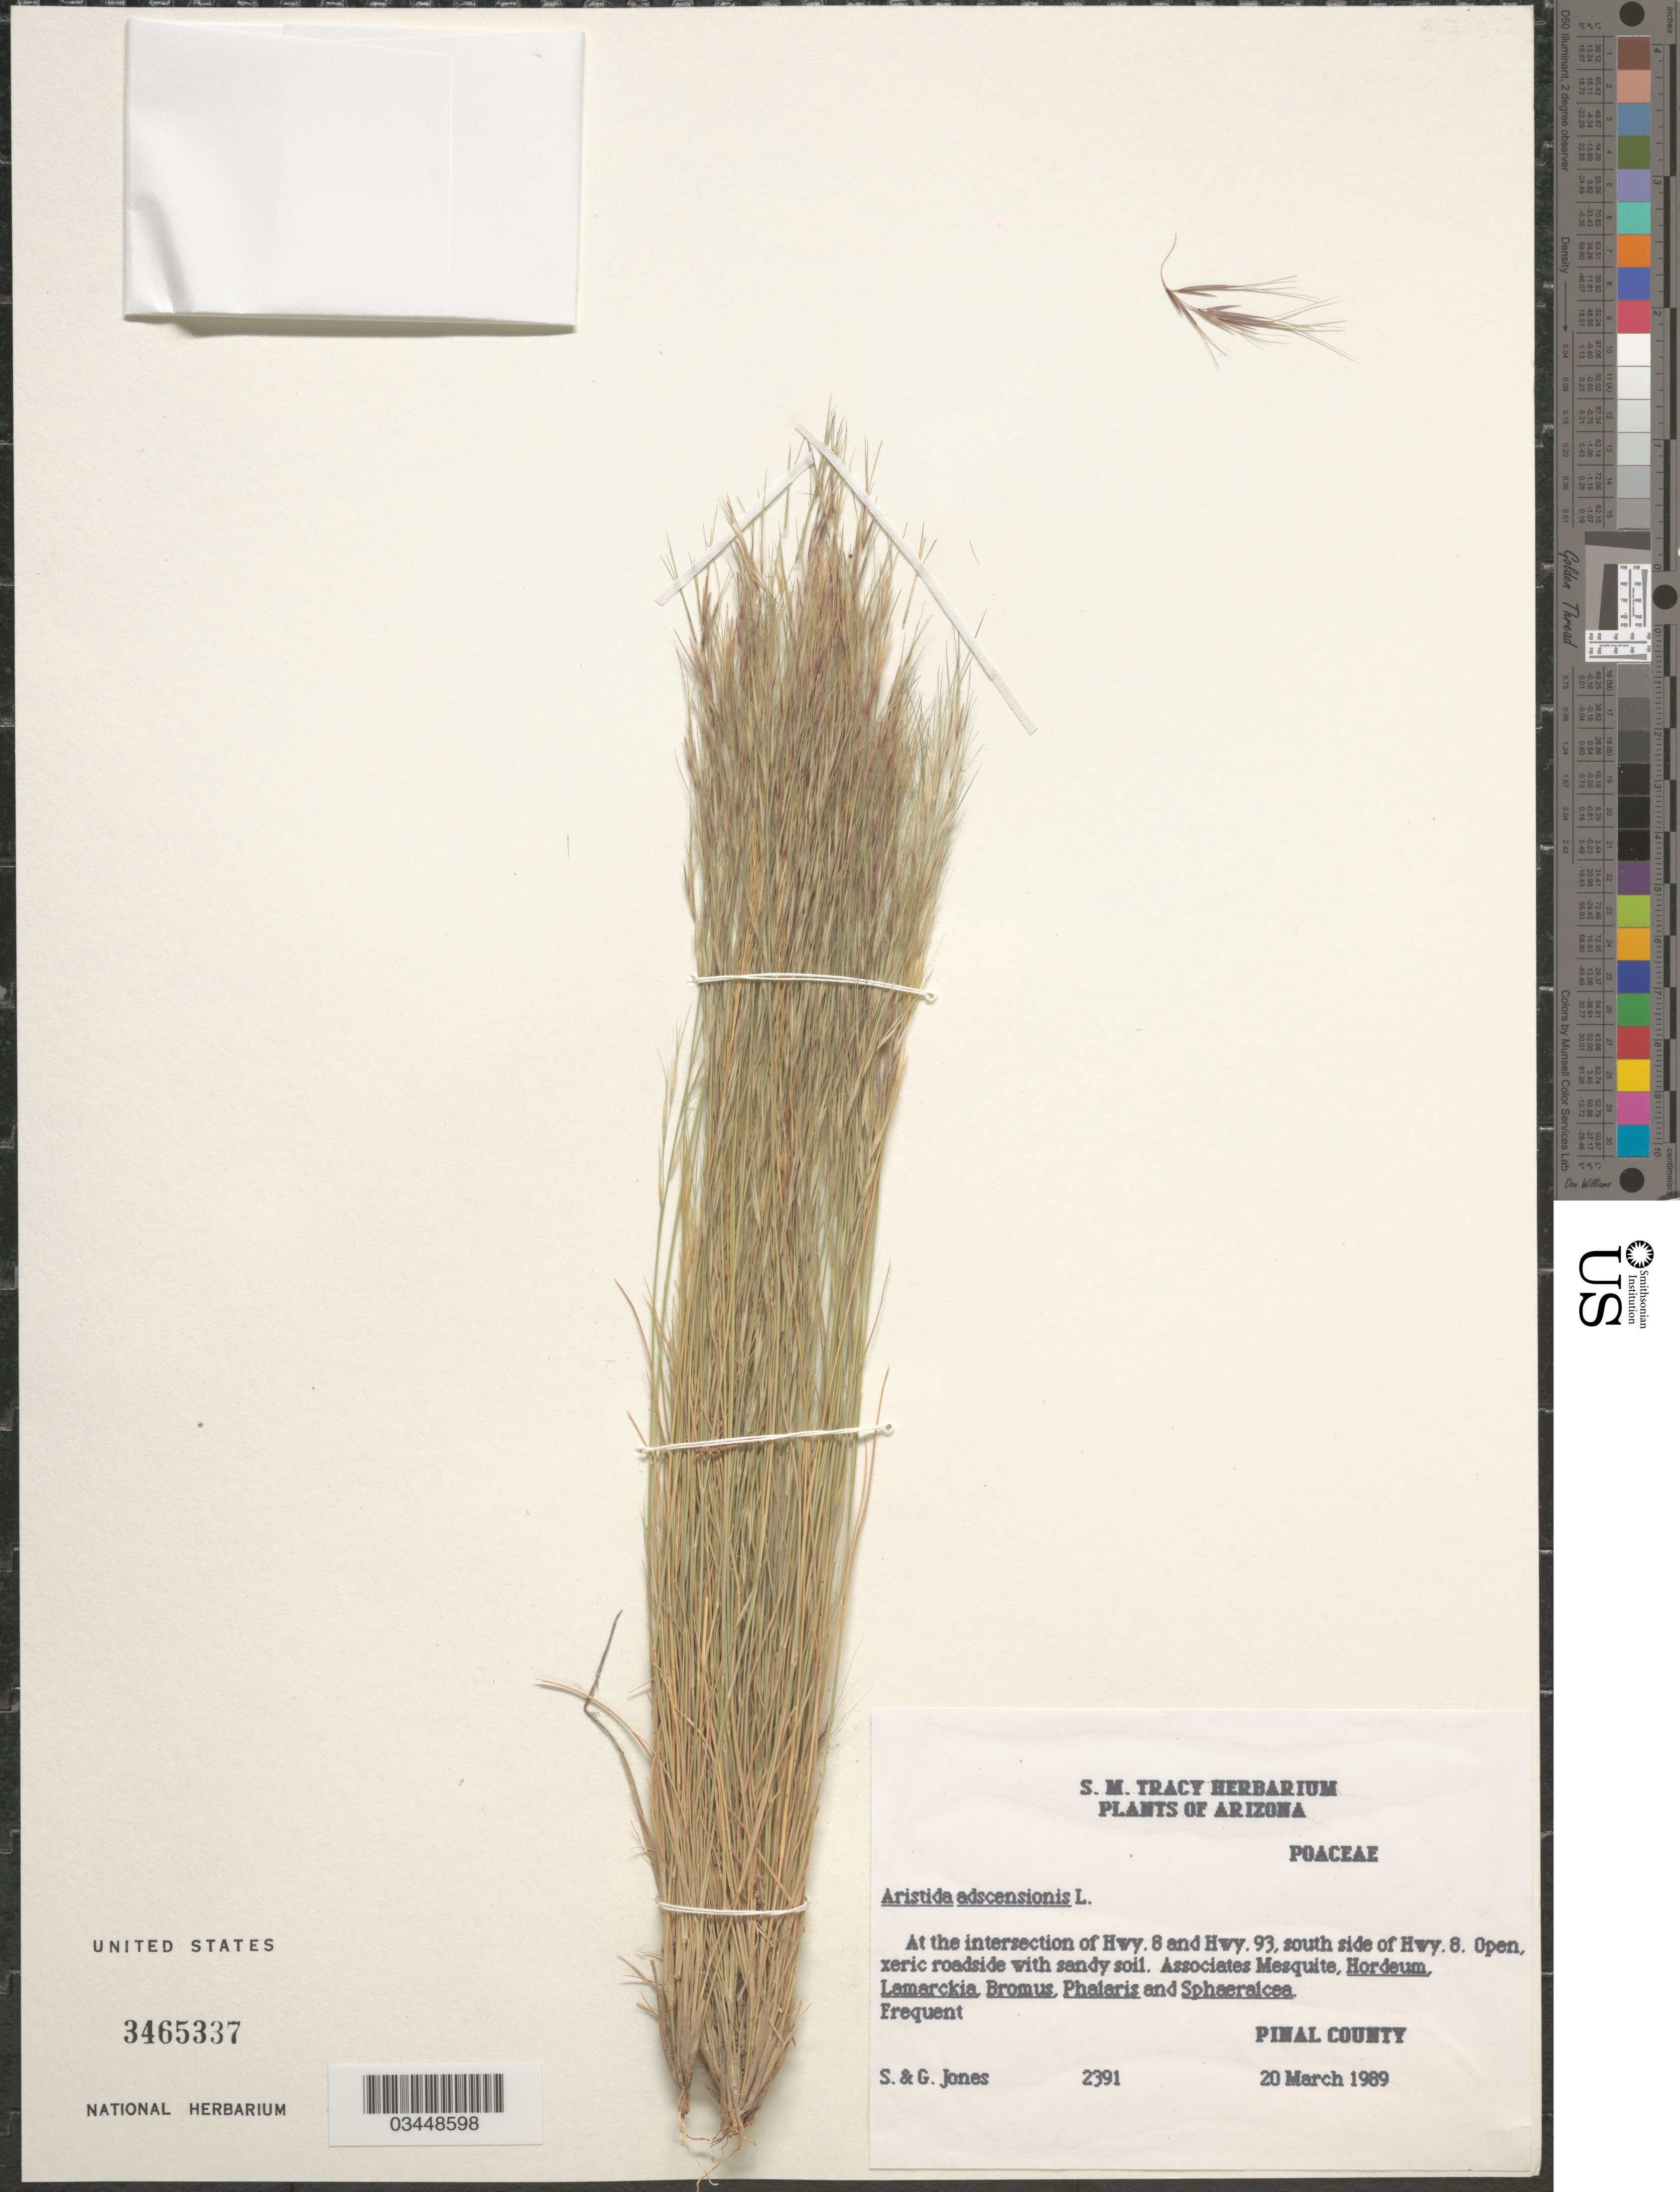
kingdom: Plantae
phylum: Tracheophyta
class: Liliopsida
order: Poales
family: Poaceae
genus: Aristida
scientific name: Aristida adscensionis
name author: L.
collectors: S. Jones & G. Jones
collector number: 2391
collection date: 1989-03-20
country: United States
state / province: Arizona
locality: At the intersection of Hwy. 8 and Hwy. 93, south side of Hwy. 8. Pinal County.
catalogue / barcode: US 3465337